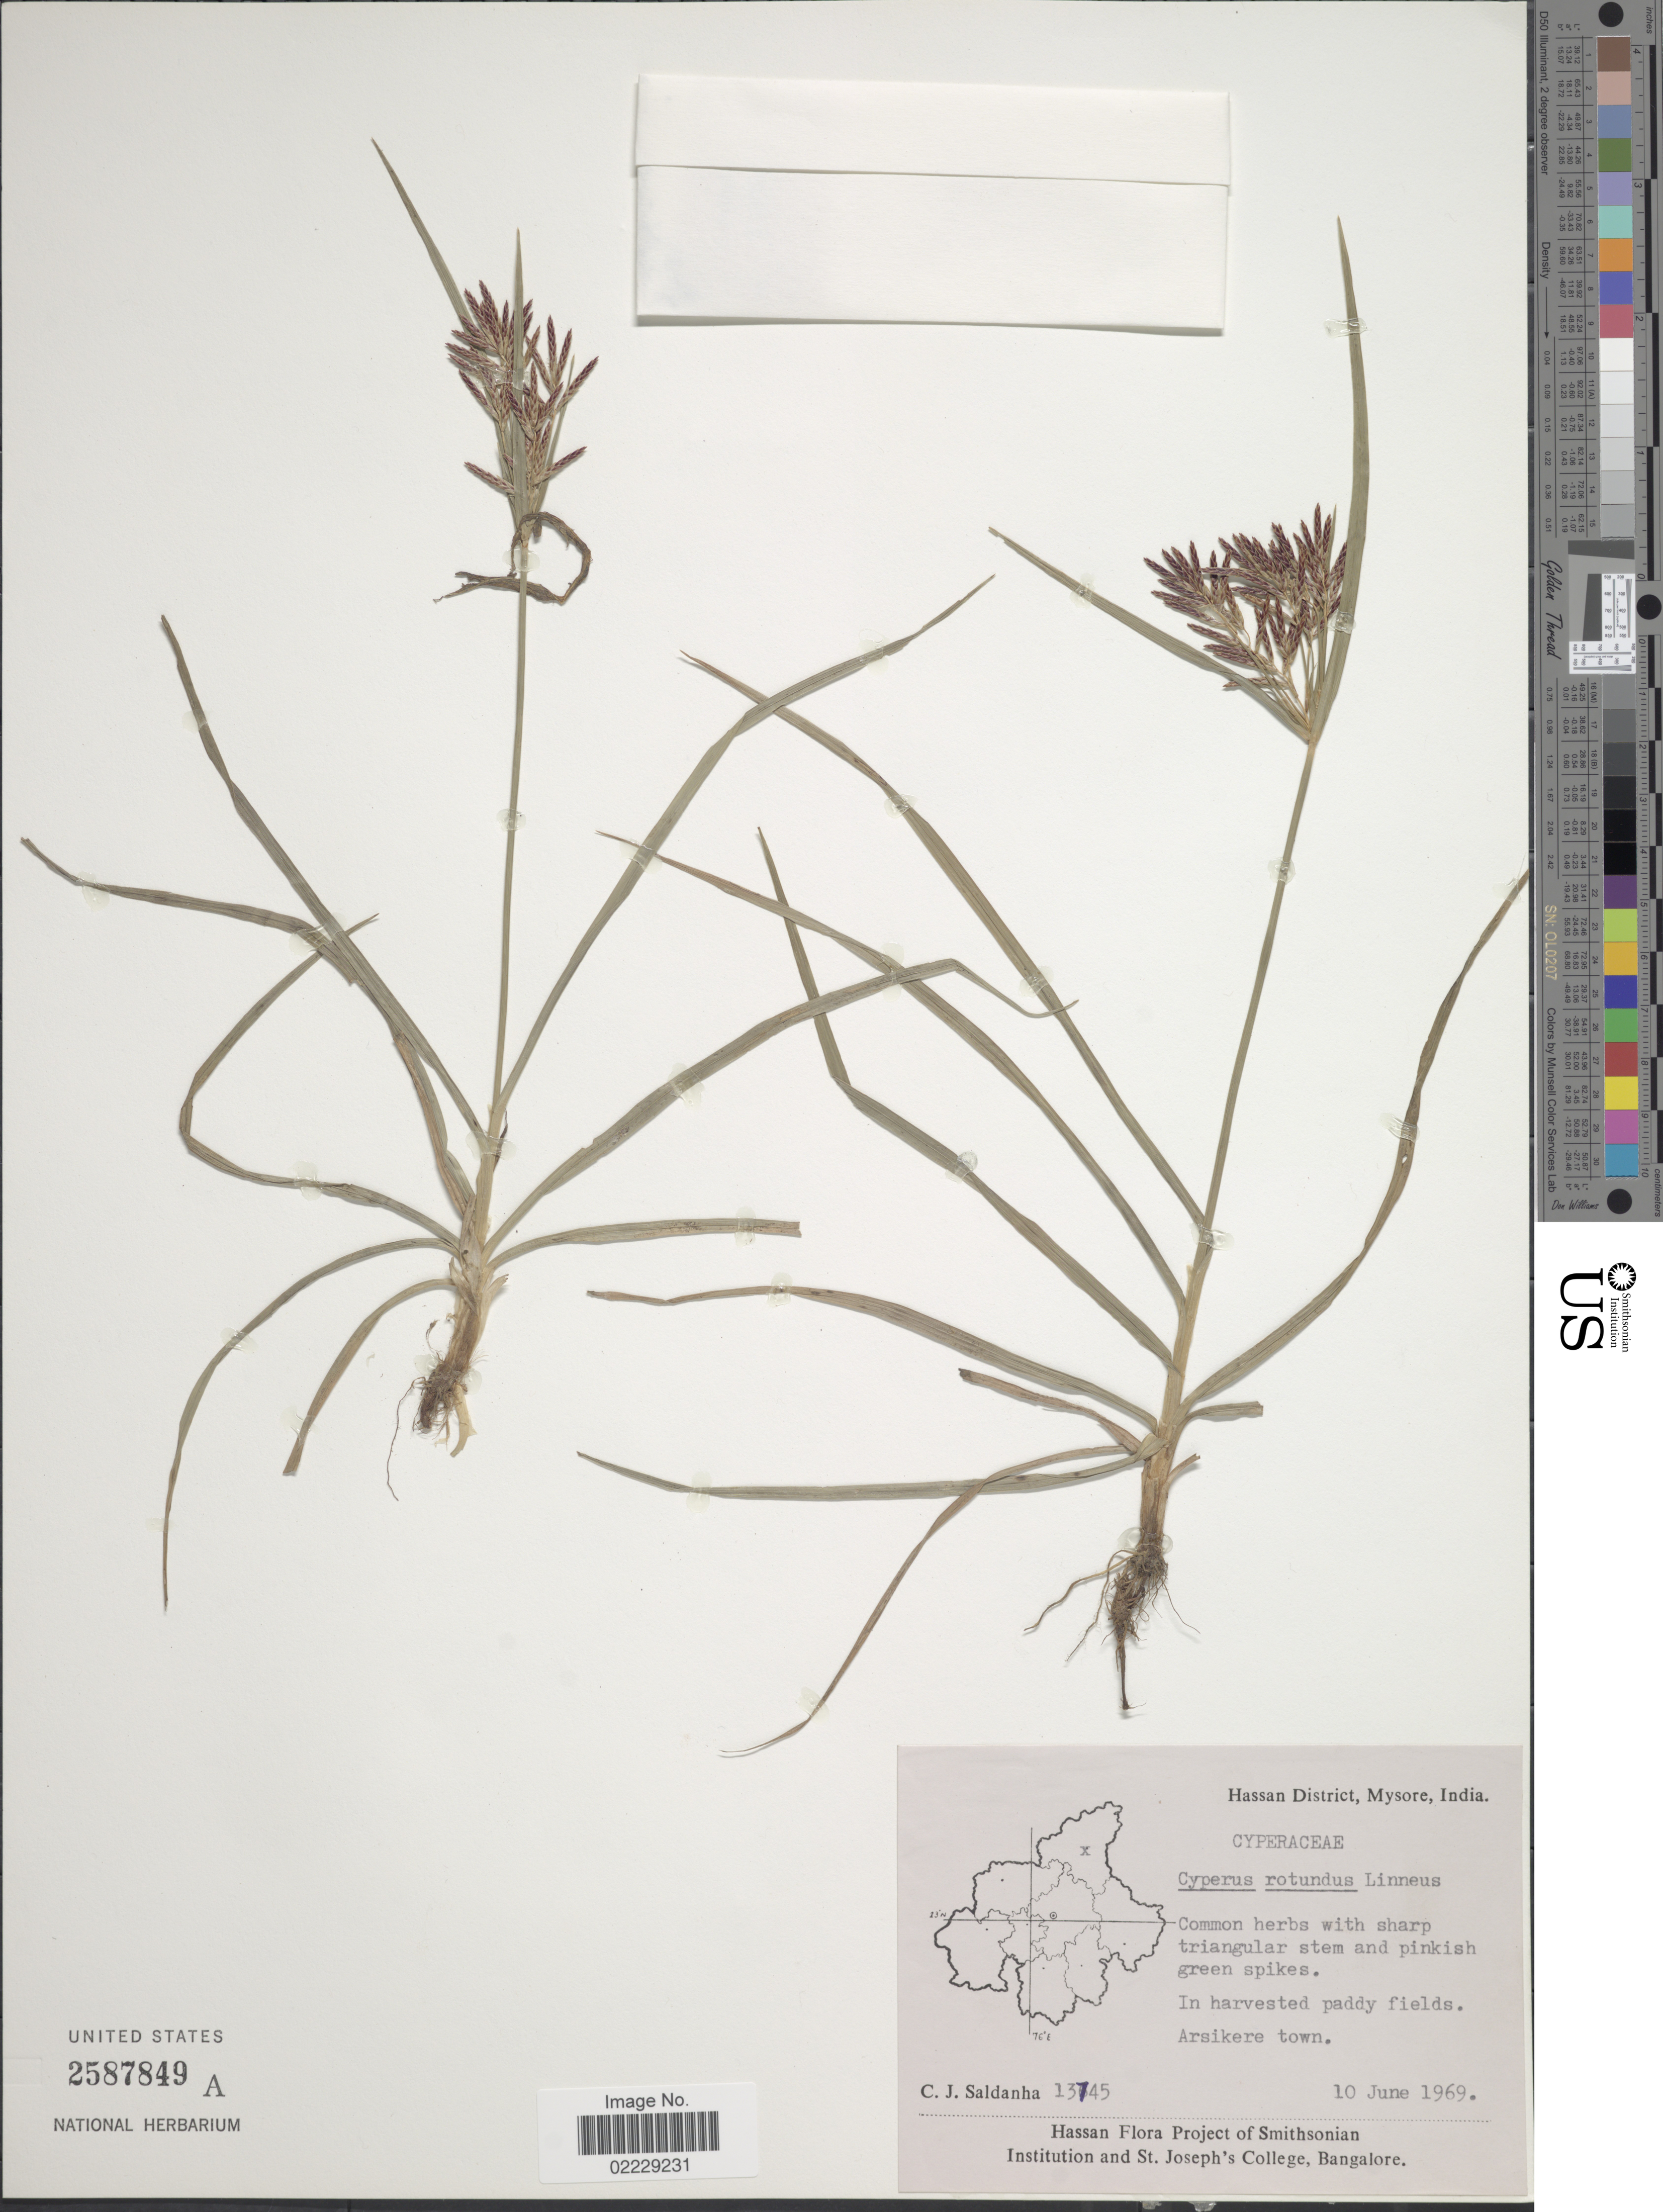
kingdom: Plantae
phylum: Tracheophyta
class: Liliopsida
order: Poales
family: Cyperaceae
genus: Cyperus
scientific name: Cyperus rotundus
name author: L.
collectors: C. J. Saldanha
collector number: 13745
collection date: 1969-06-10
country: India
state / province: Karnataka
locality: Hassan District, Mysore, in harvested paddy fields, Arsikere town.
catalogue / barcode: US 2587849A